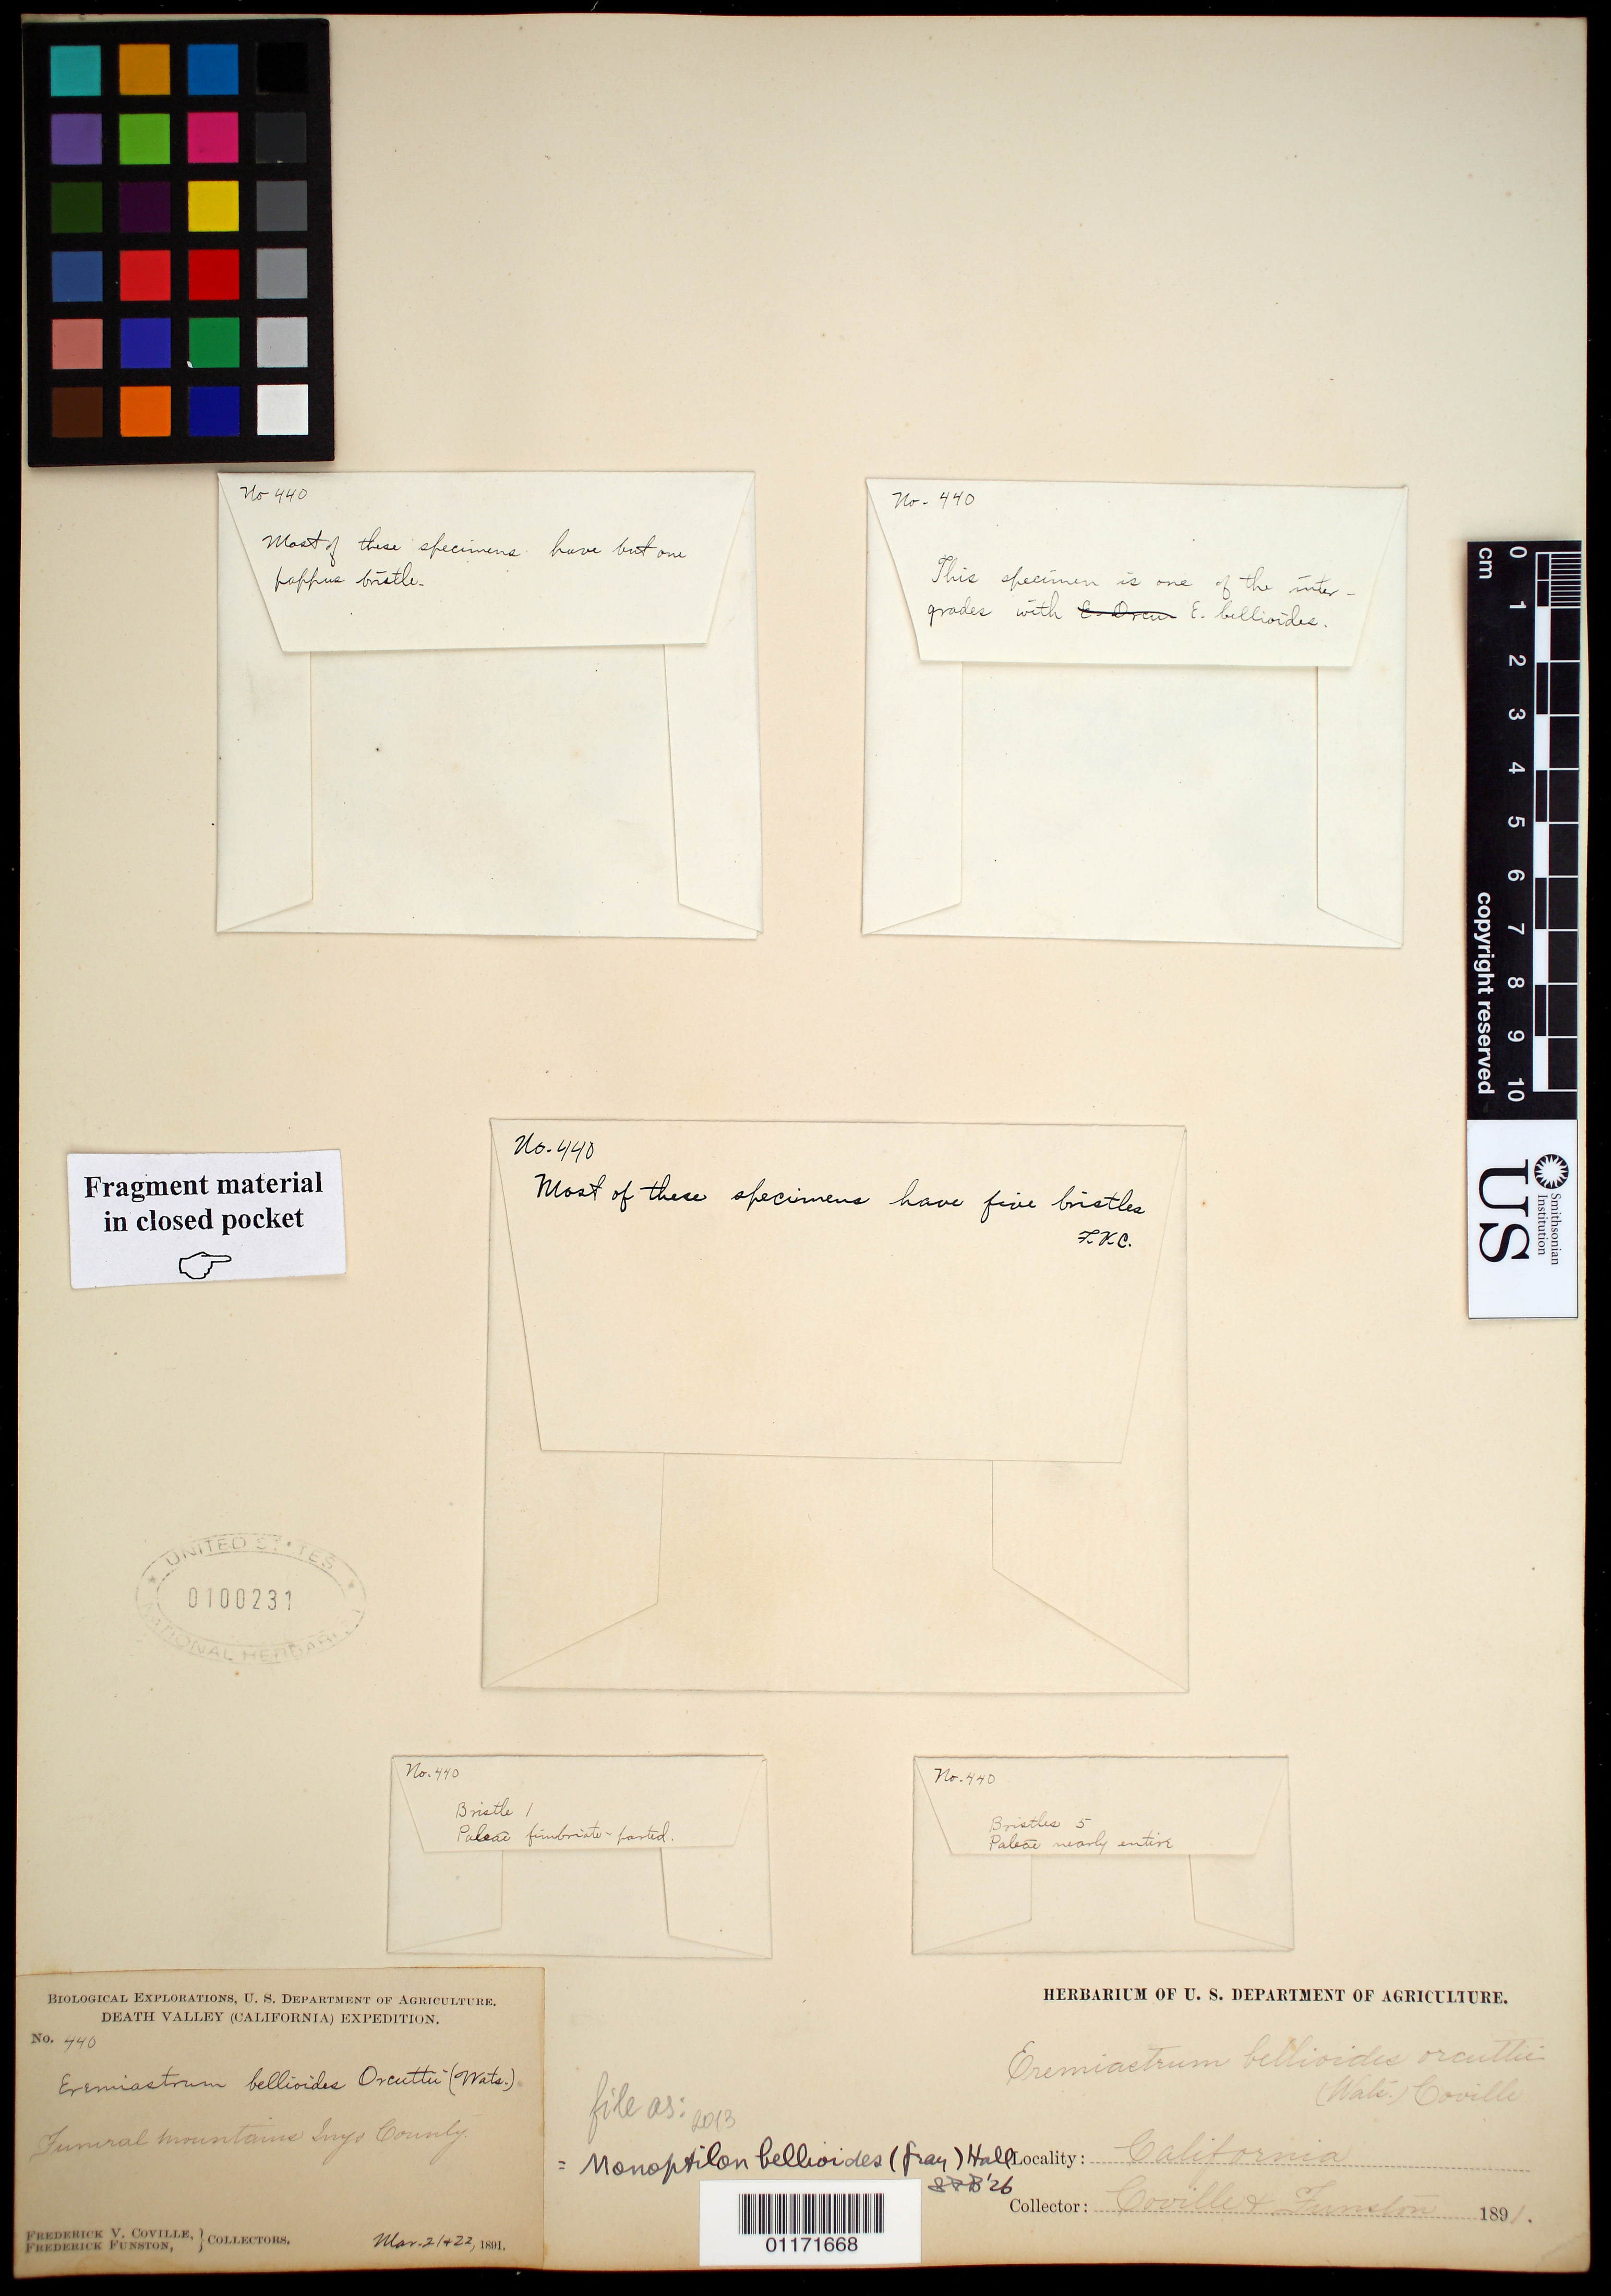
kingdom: Plantae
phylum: Tracheophyta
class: Magnoliopsida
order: Asterales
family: Asteraceae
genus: Monoptilon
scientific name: Monoptilon bellioides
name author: (A. Gray) H.M. Hall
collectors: F. V. Coville & F. Funston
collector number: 440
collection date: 1891-03-21,1892-03-22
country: United States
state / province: California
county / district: Inyo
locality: Funeral Mountains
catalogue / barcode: US 100231